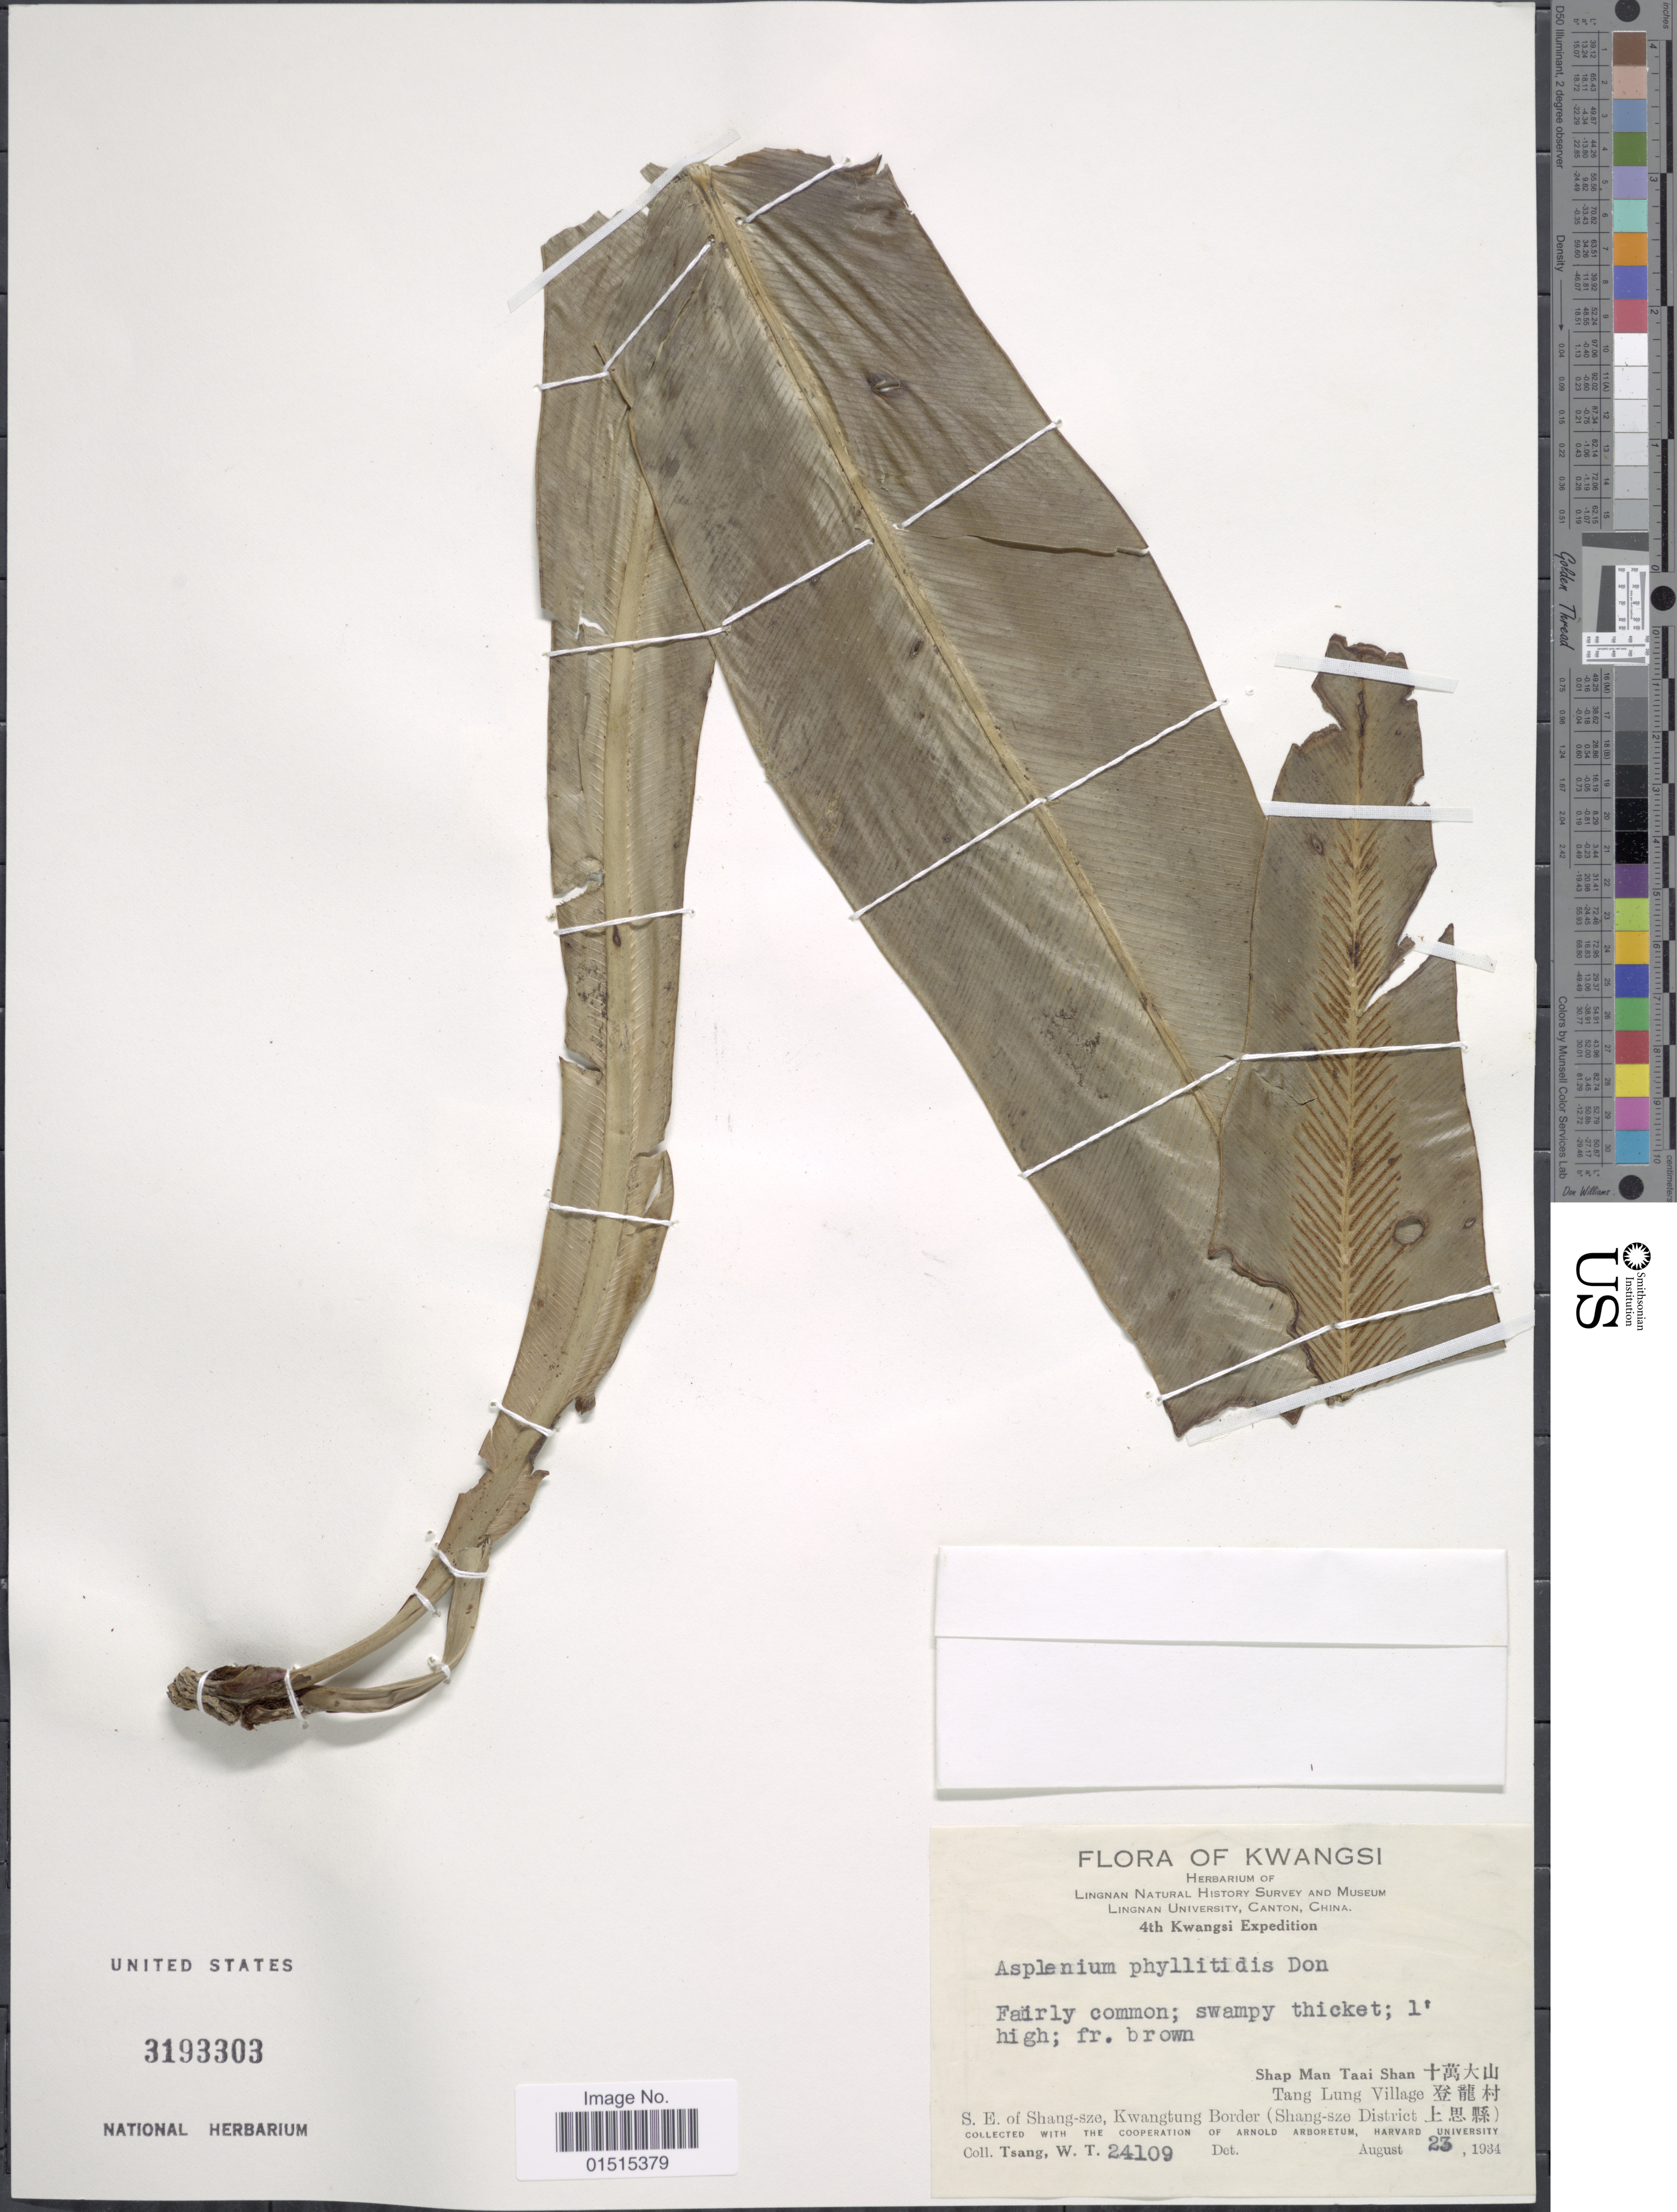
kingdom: Plantae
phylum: Tracheophyta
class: Polypodiopsida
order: Polypodiales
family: Aspleniaceae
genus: Asplenium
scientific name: Asplenium phyllitidis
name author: D. Don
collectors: W. T. Tsang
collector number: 24109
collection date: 1934-08-23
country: China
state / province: Guangxi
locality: Kwangsi, Shap Man Taai Shan, Tang Lung Village, S.E. of Shang-sze, Kwangtung Border (Shang-Sze District)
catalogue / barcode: US 3193303